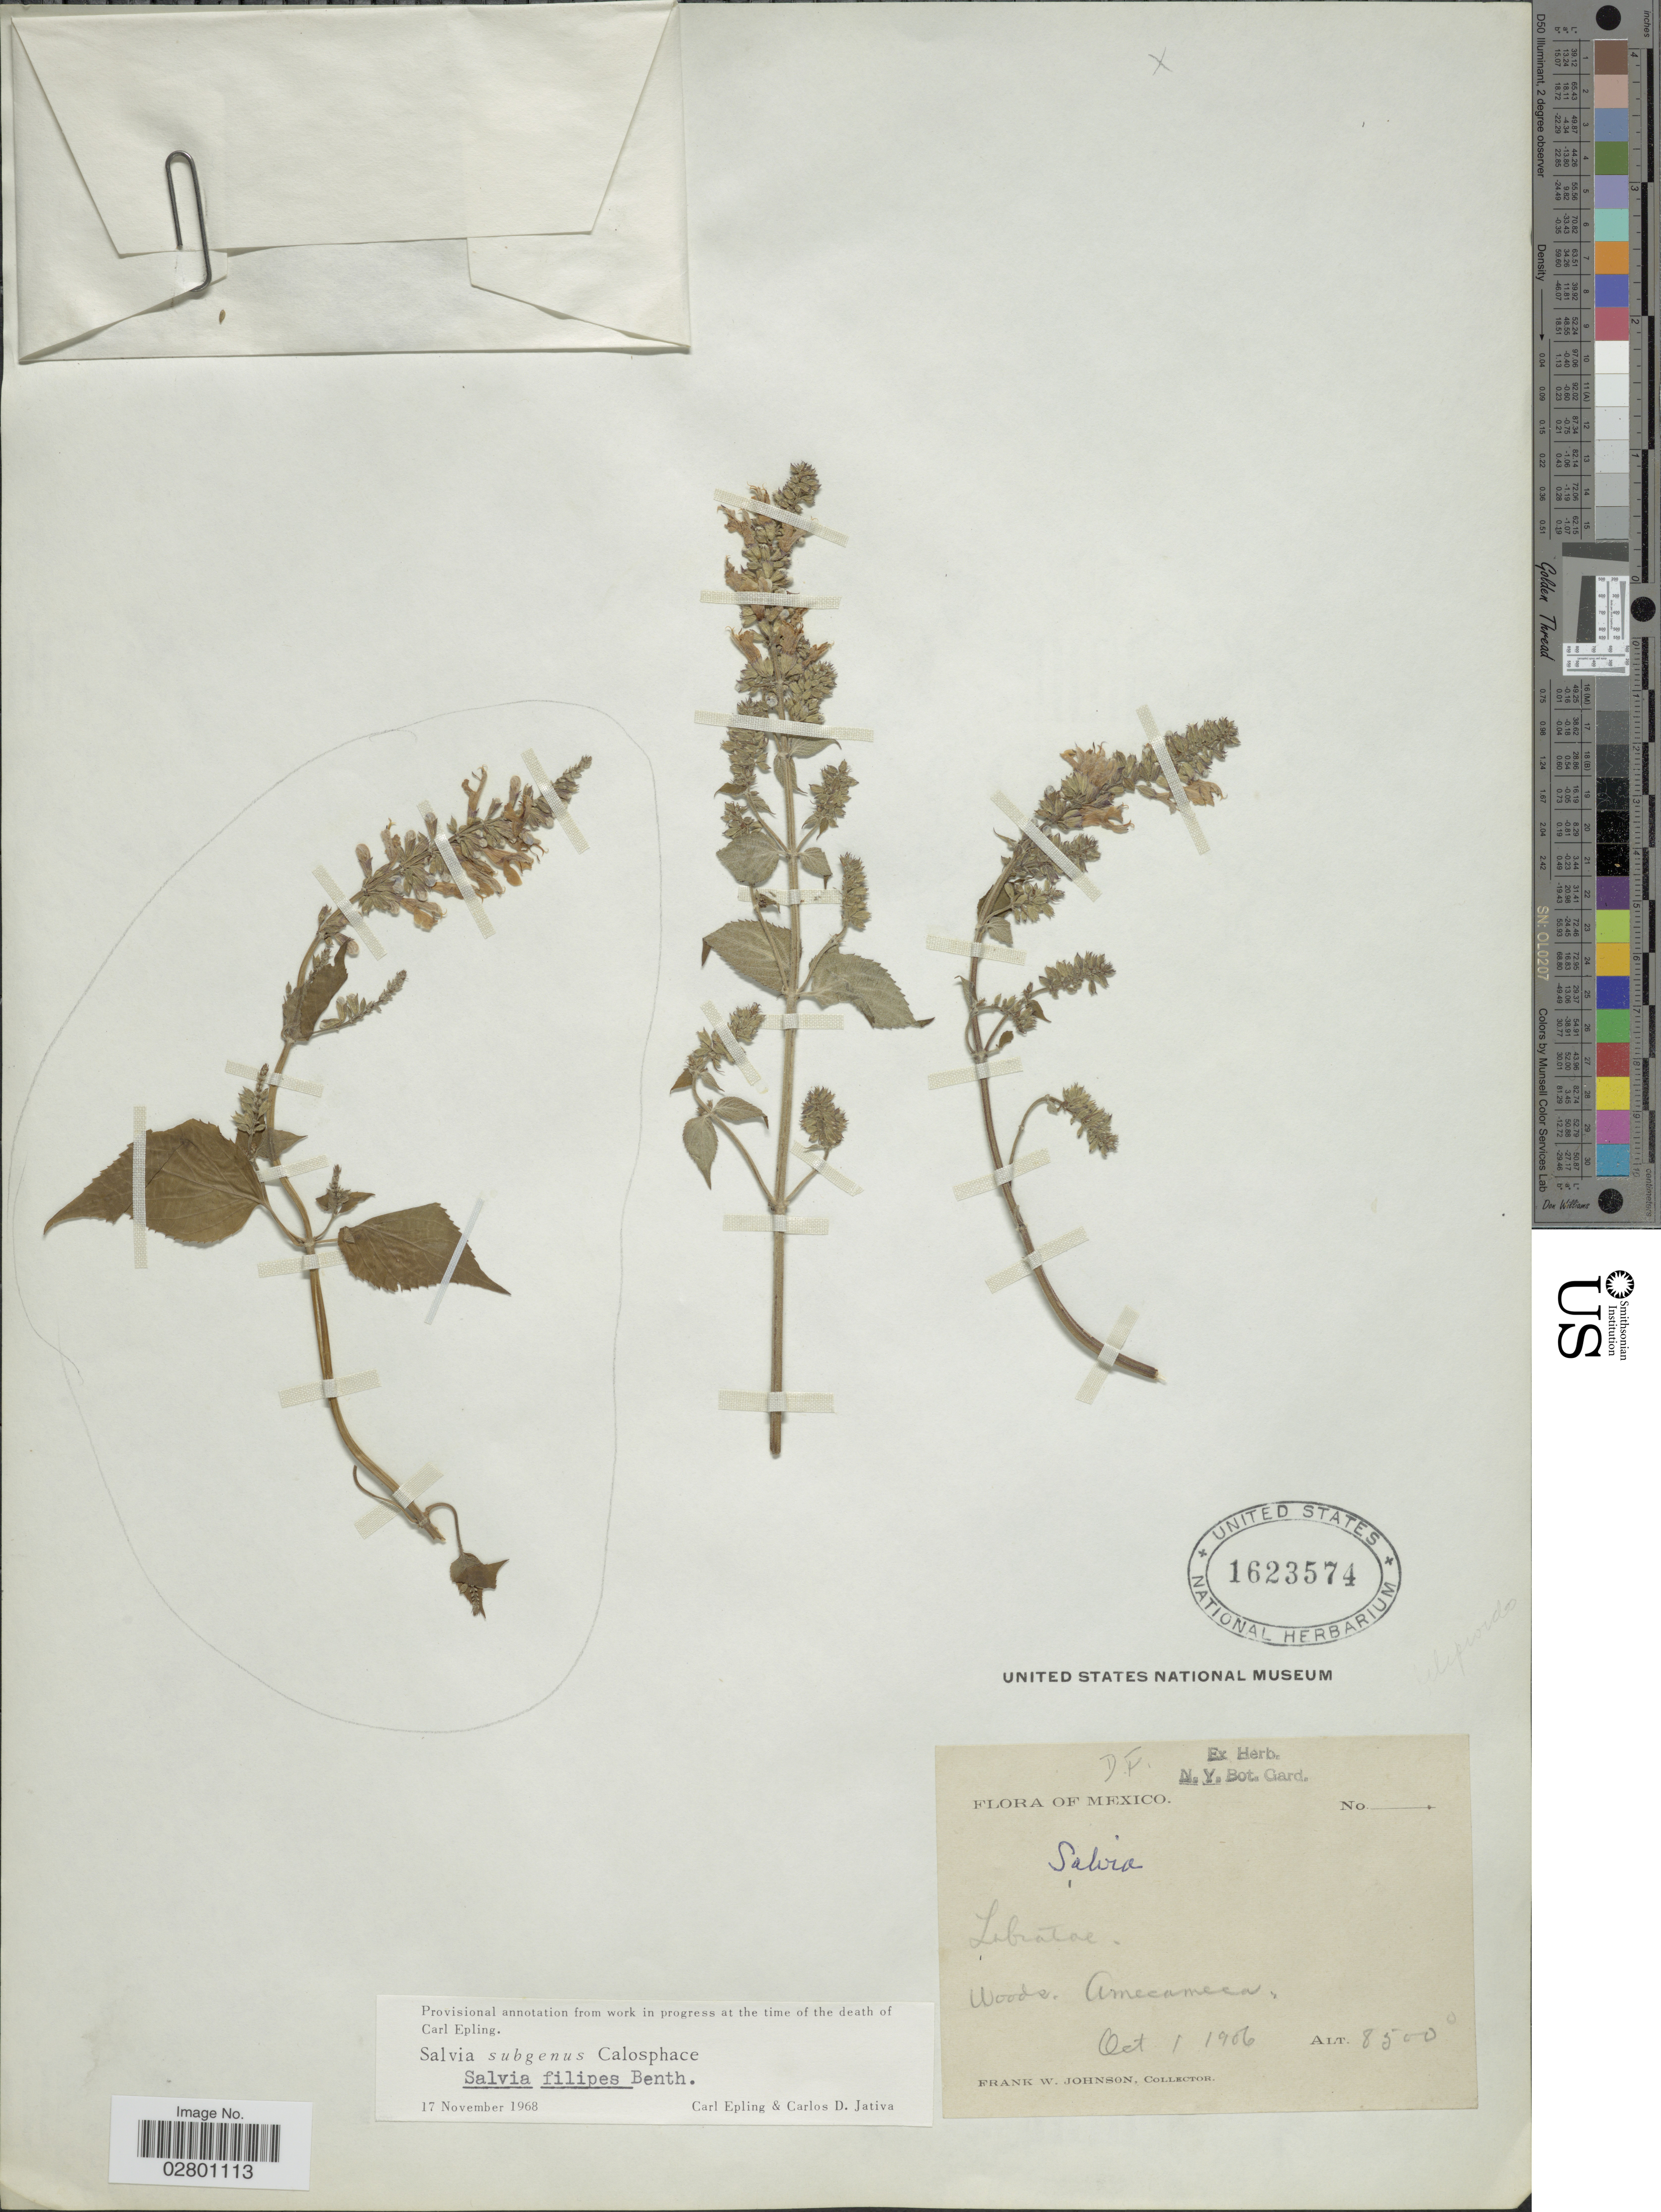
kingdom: Plantae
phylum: Tracheophyta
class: Magnoliopsida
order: Lamiales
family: Lamiaceae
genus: Salvia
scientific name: Salvia filipes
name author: Benth.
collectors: F. W. Johnson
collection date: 1906-10-01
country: Mexico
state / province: Distrito Federal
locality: Amecameca.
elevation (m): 2591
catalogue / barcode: US 1623574